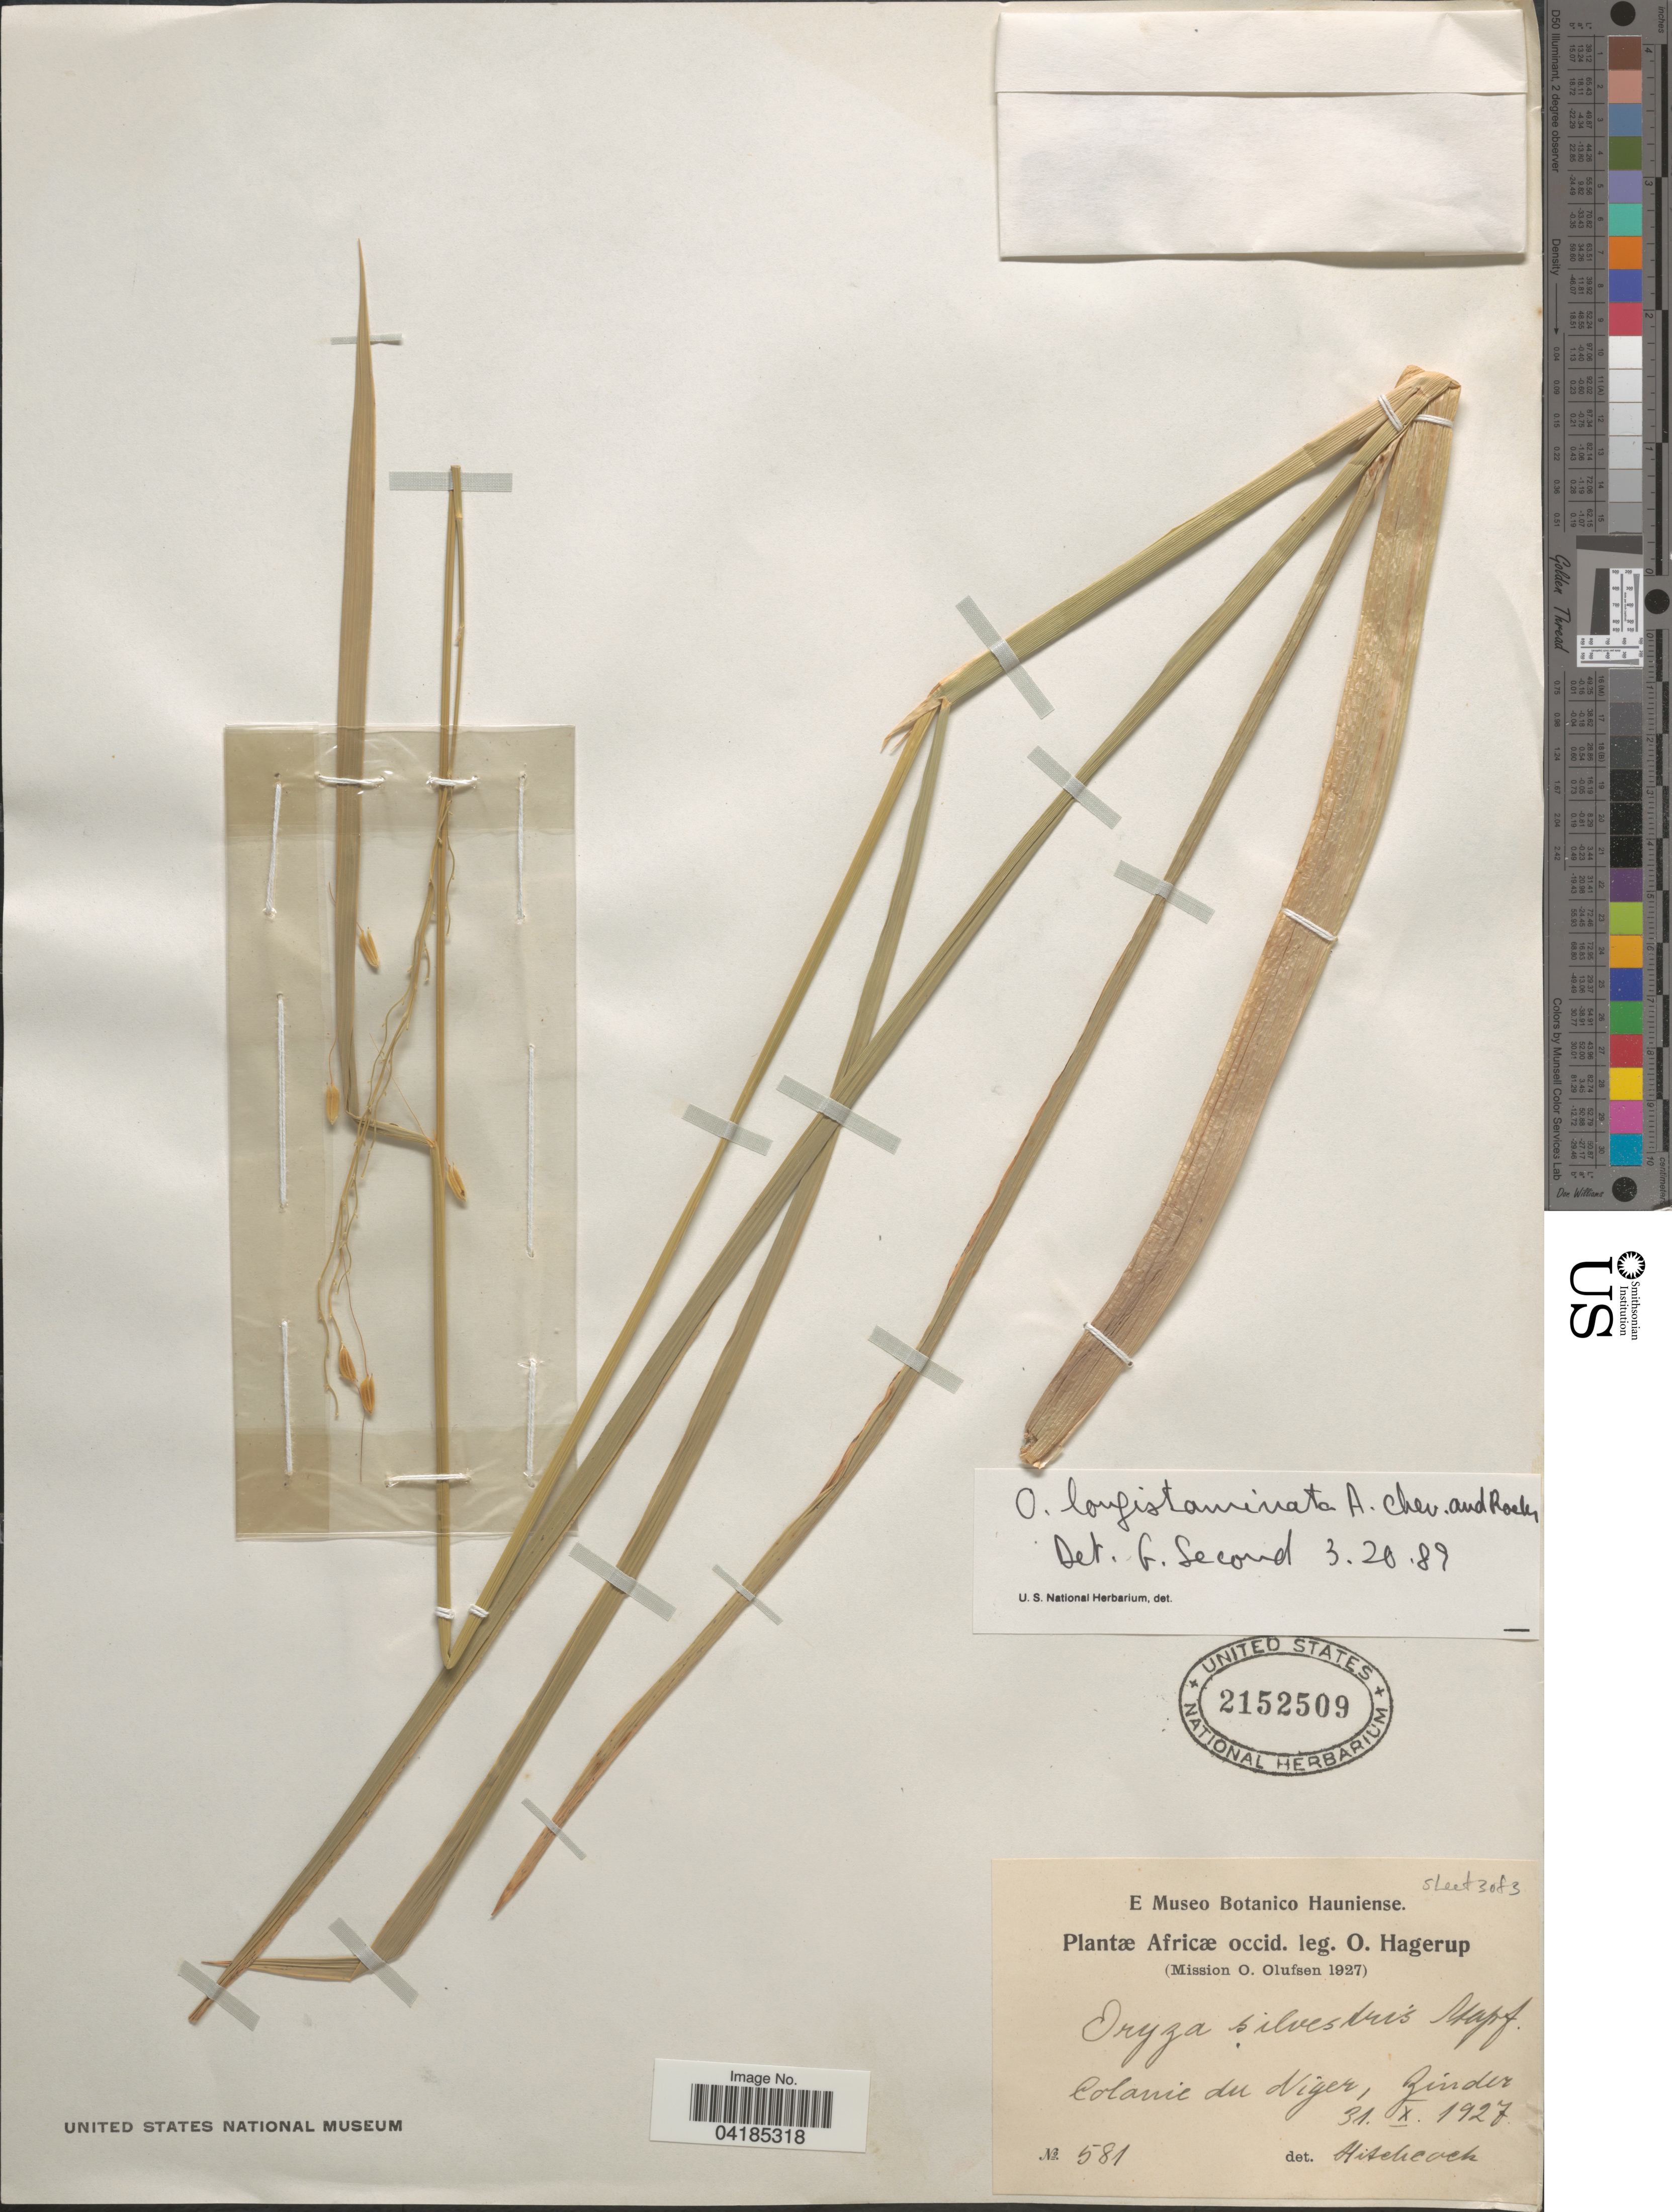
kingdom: Plantae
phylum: Tracheophyta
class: Liliopsida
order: Poales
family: Poaceae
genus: Oryza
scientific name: Oryza longistaminata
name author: A. Chev. & Roehr.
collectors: O. Hagerup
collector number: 581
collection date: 1927-10-31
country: Nigeria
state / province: Niger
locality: Africæ occid. (Mission O. Olufsen 1927). Colonie du Niger, Zinder.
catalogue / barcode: US 2152509